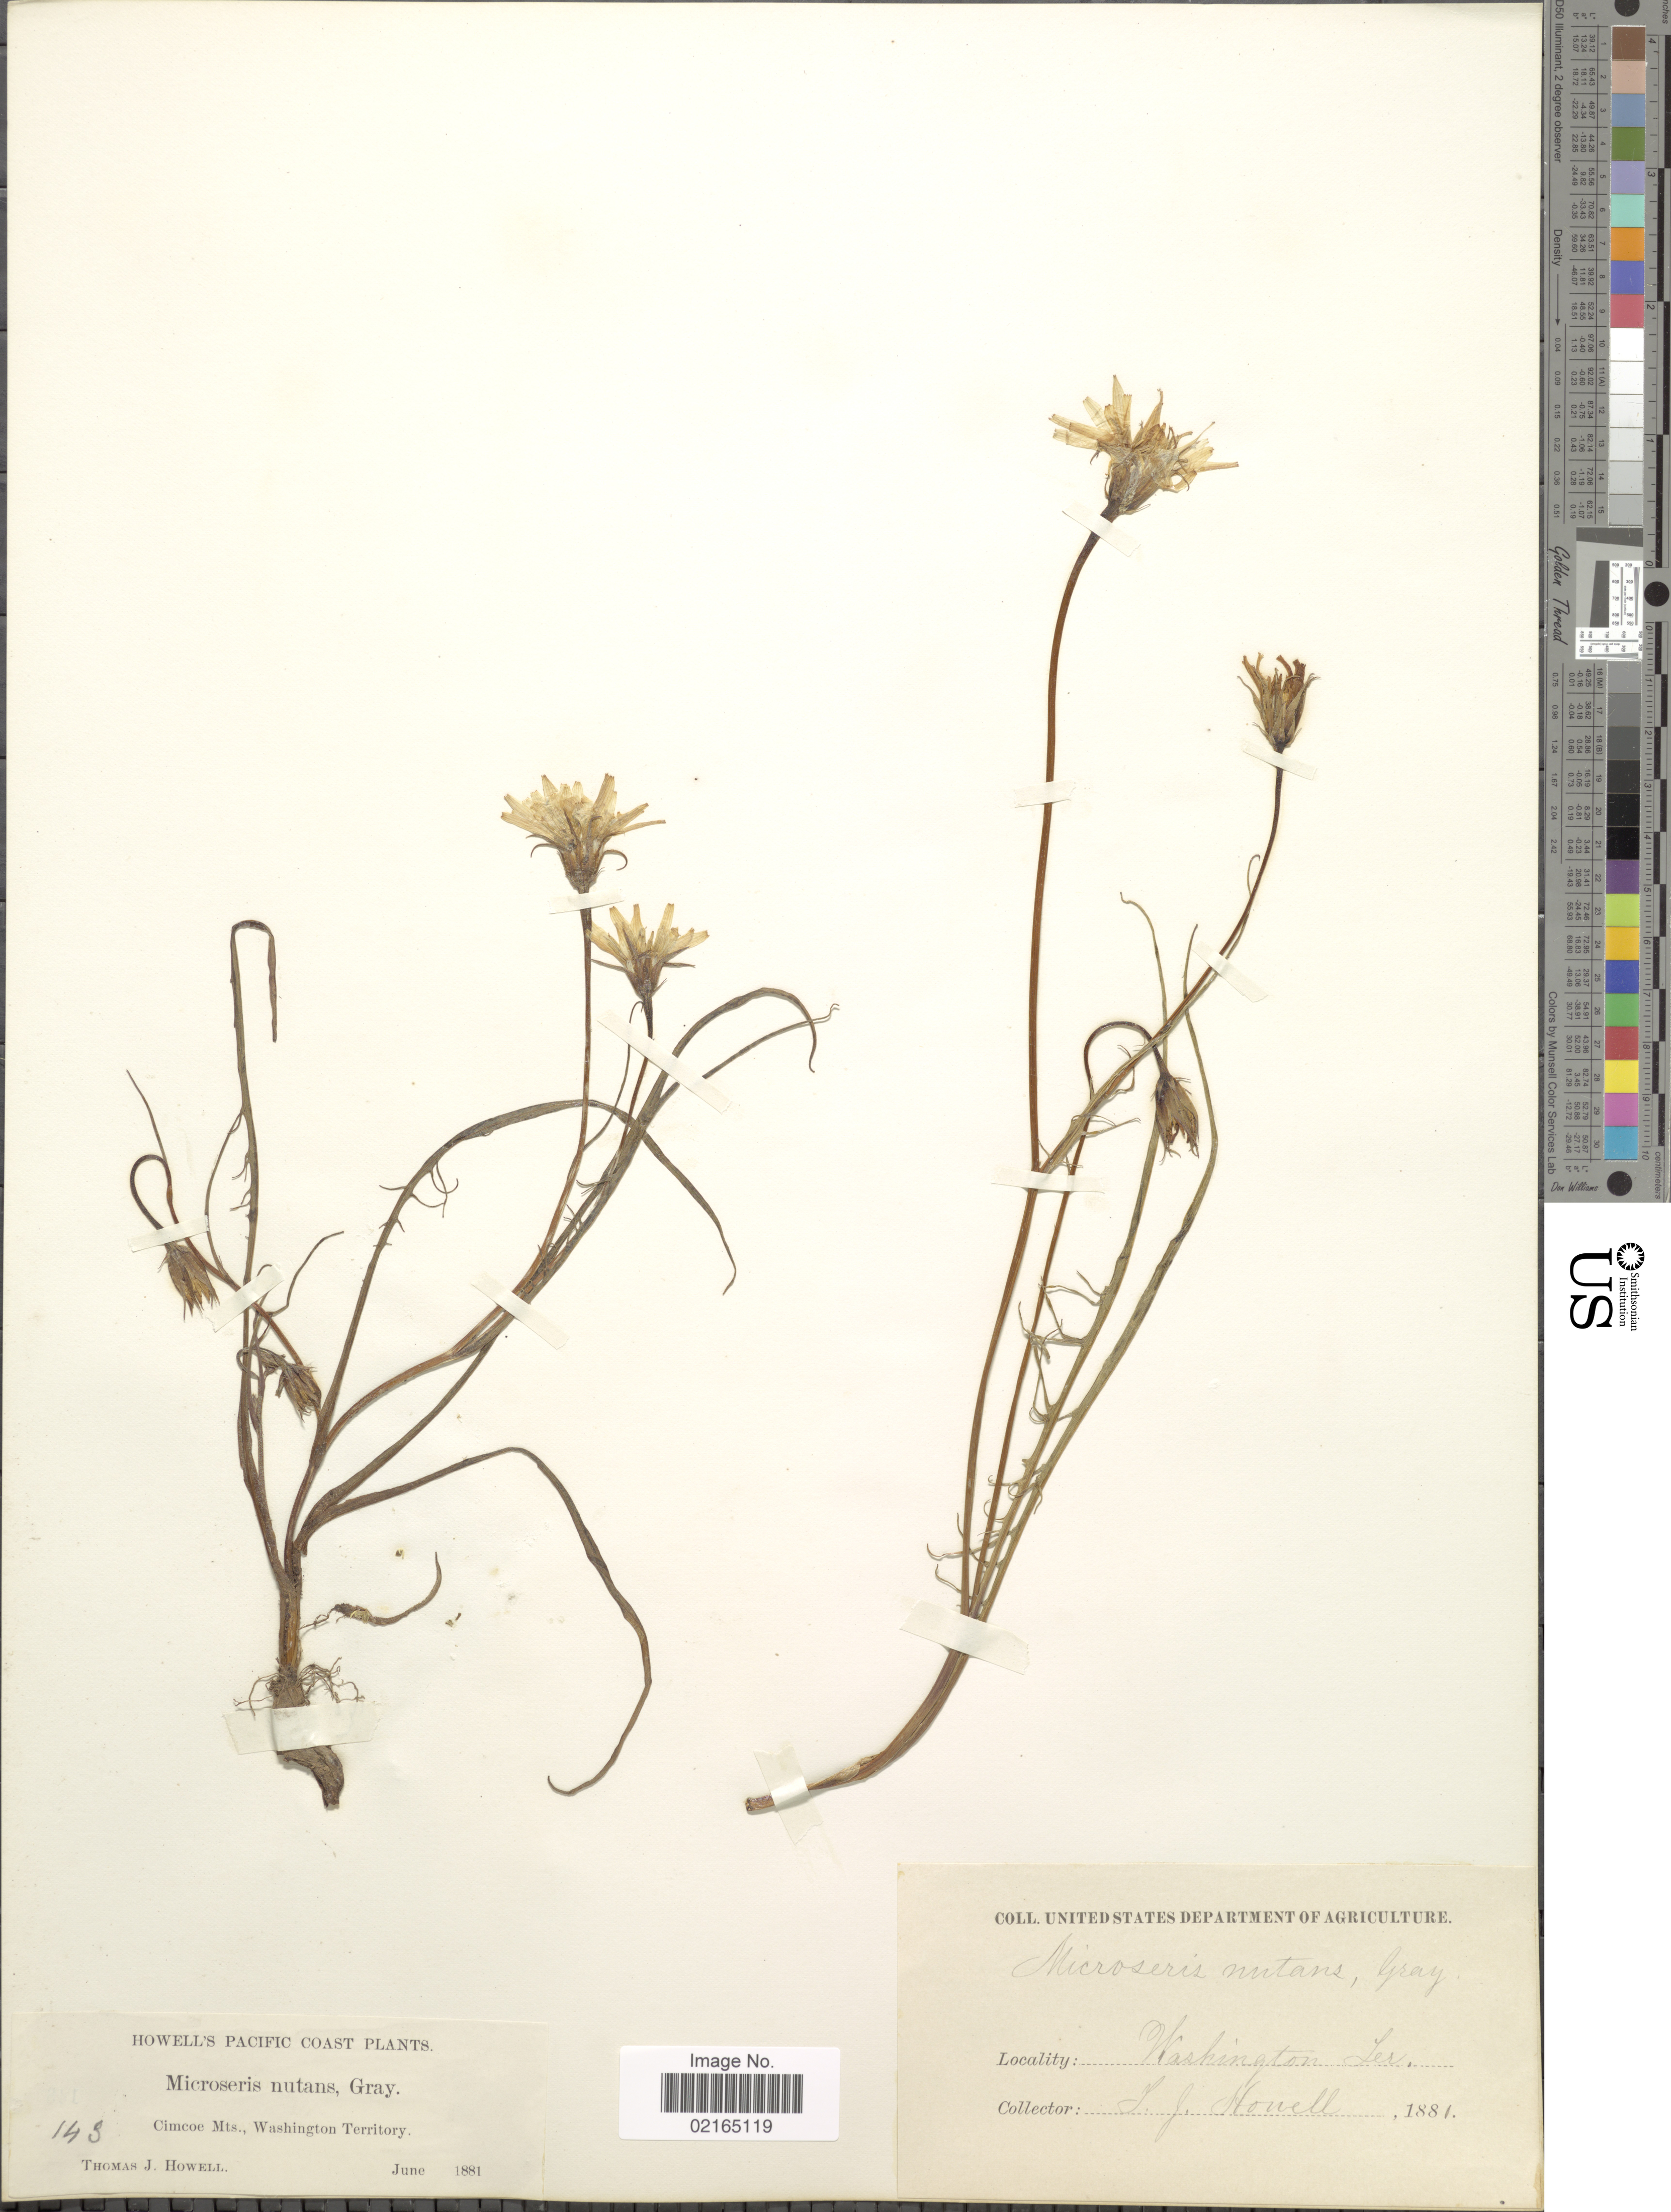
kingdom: Plantae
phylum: Tracheophyta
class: Magnoliopsida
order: Asterales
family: Asteraceae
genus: Microseris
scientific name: Microseris nutans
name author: (Hook.) Sch. Bip.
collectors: T. J. Howell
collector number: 143*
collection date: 1881-06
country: United States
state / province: Washington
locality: Cimcoe Mts., Washington Territory, Pacific Coast.